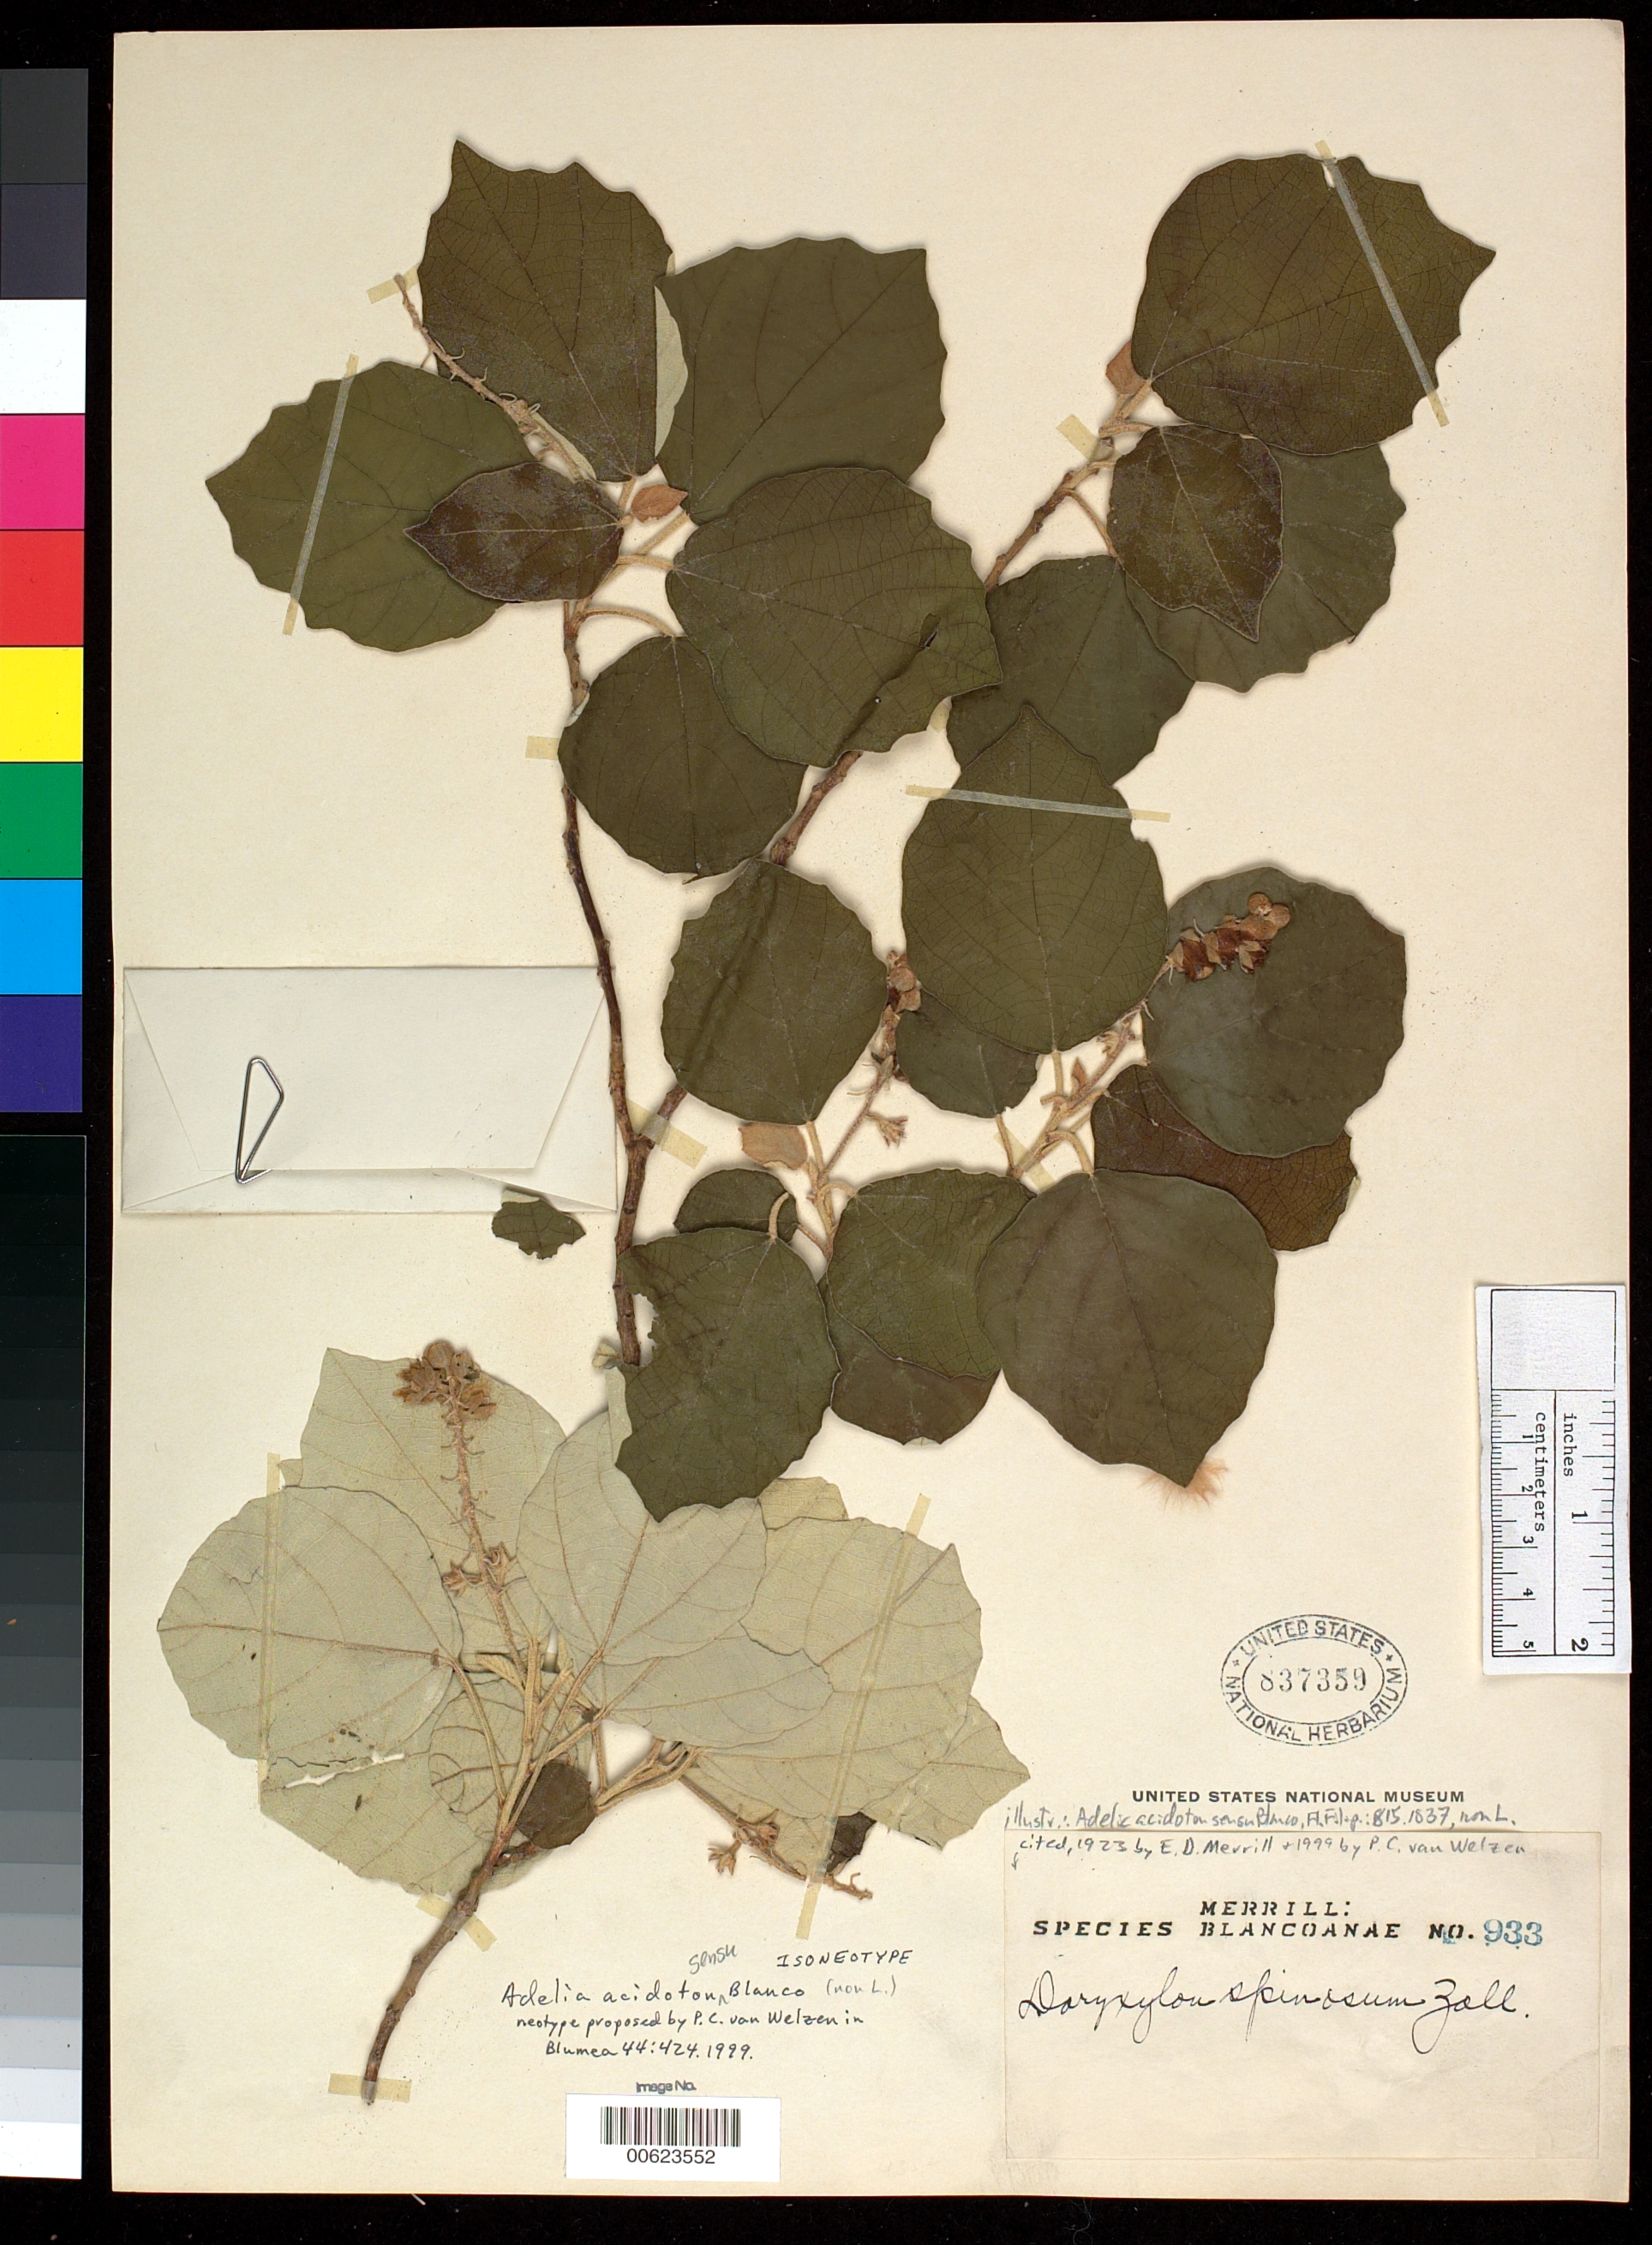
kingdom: Plantae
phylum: Tracheophyta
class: Magnoliopsida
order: Malpighiales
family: Euphorbiaceae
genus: Adelia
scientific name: Adelia acidoton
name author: Blanco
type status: Isoneotype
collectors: E. D. Merrill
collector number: Sp. Blancoan. 0933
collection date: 1914-09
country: Philippines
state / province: National Capital Region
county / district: Manila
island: Luzon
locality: Manila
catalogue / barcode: US 837359